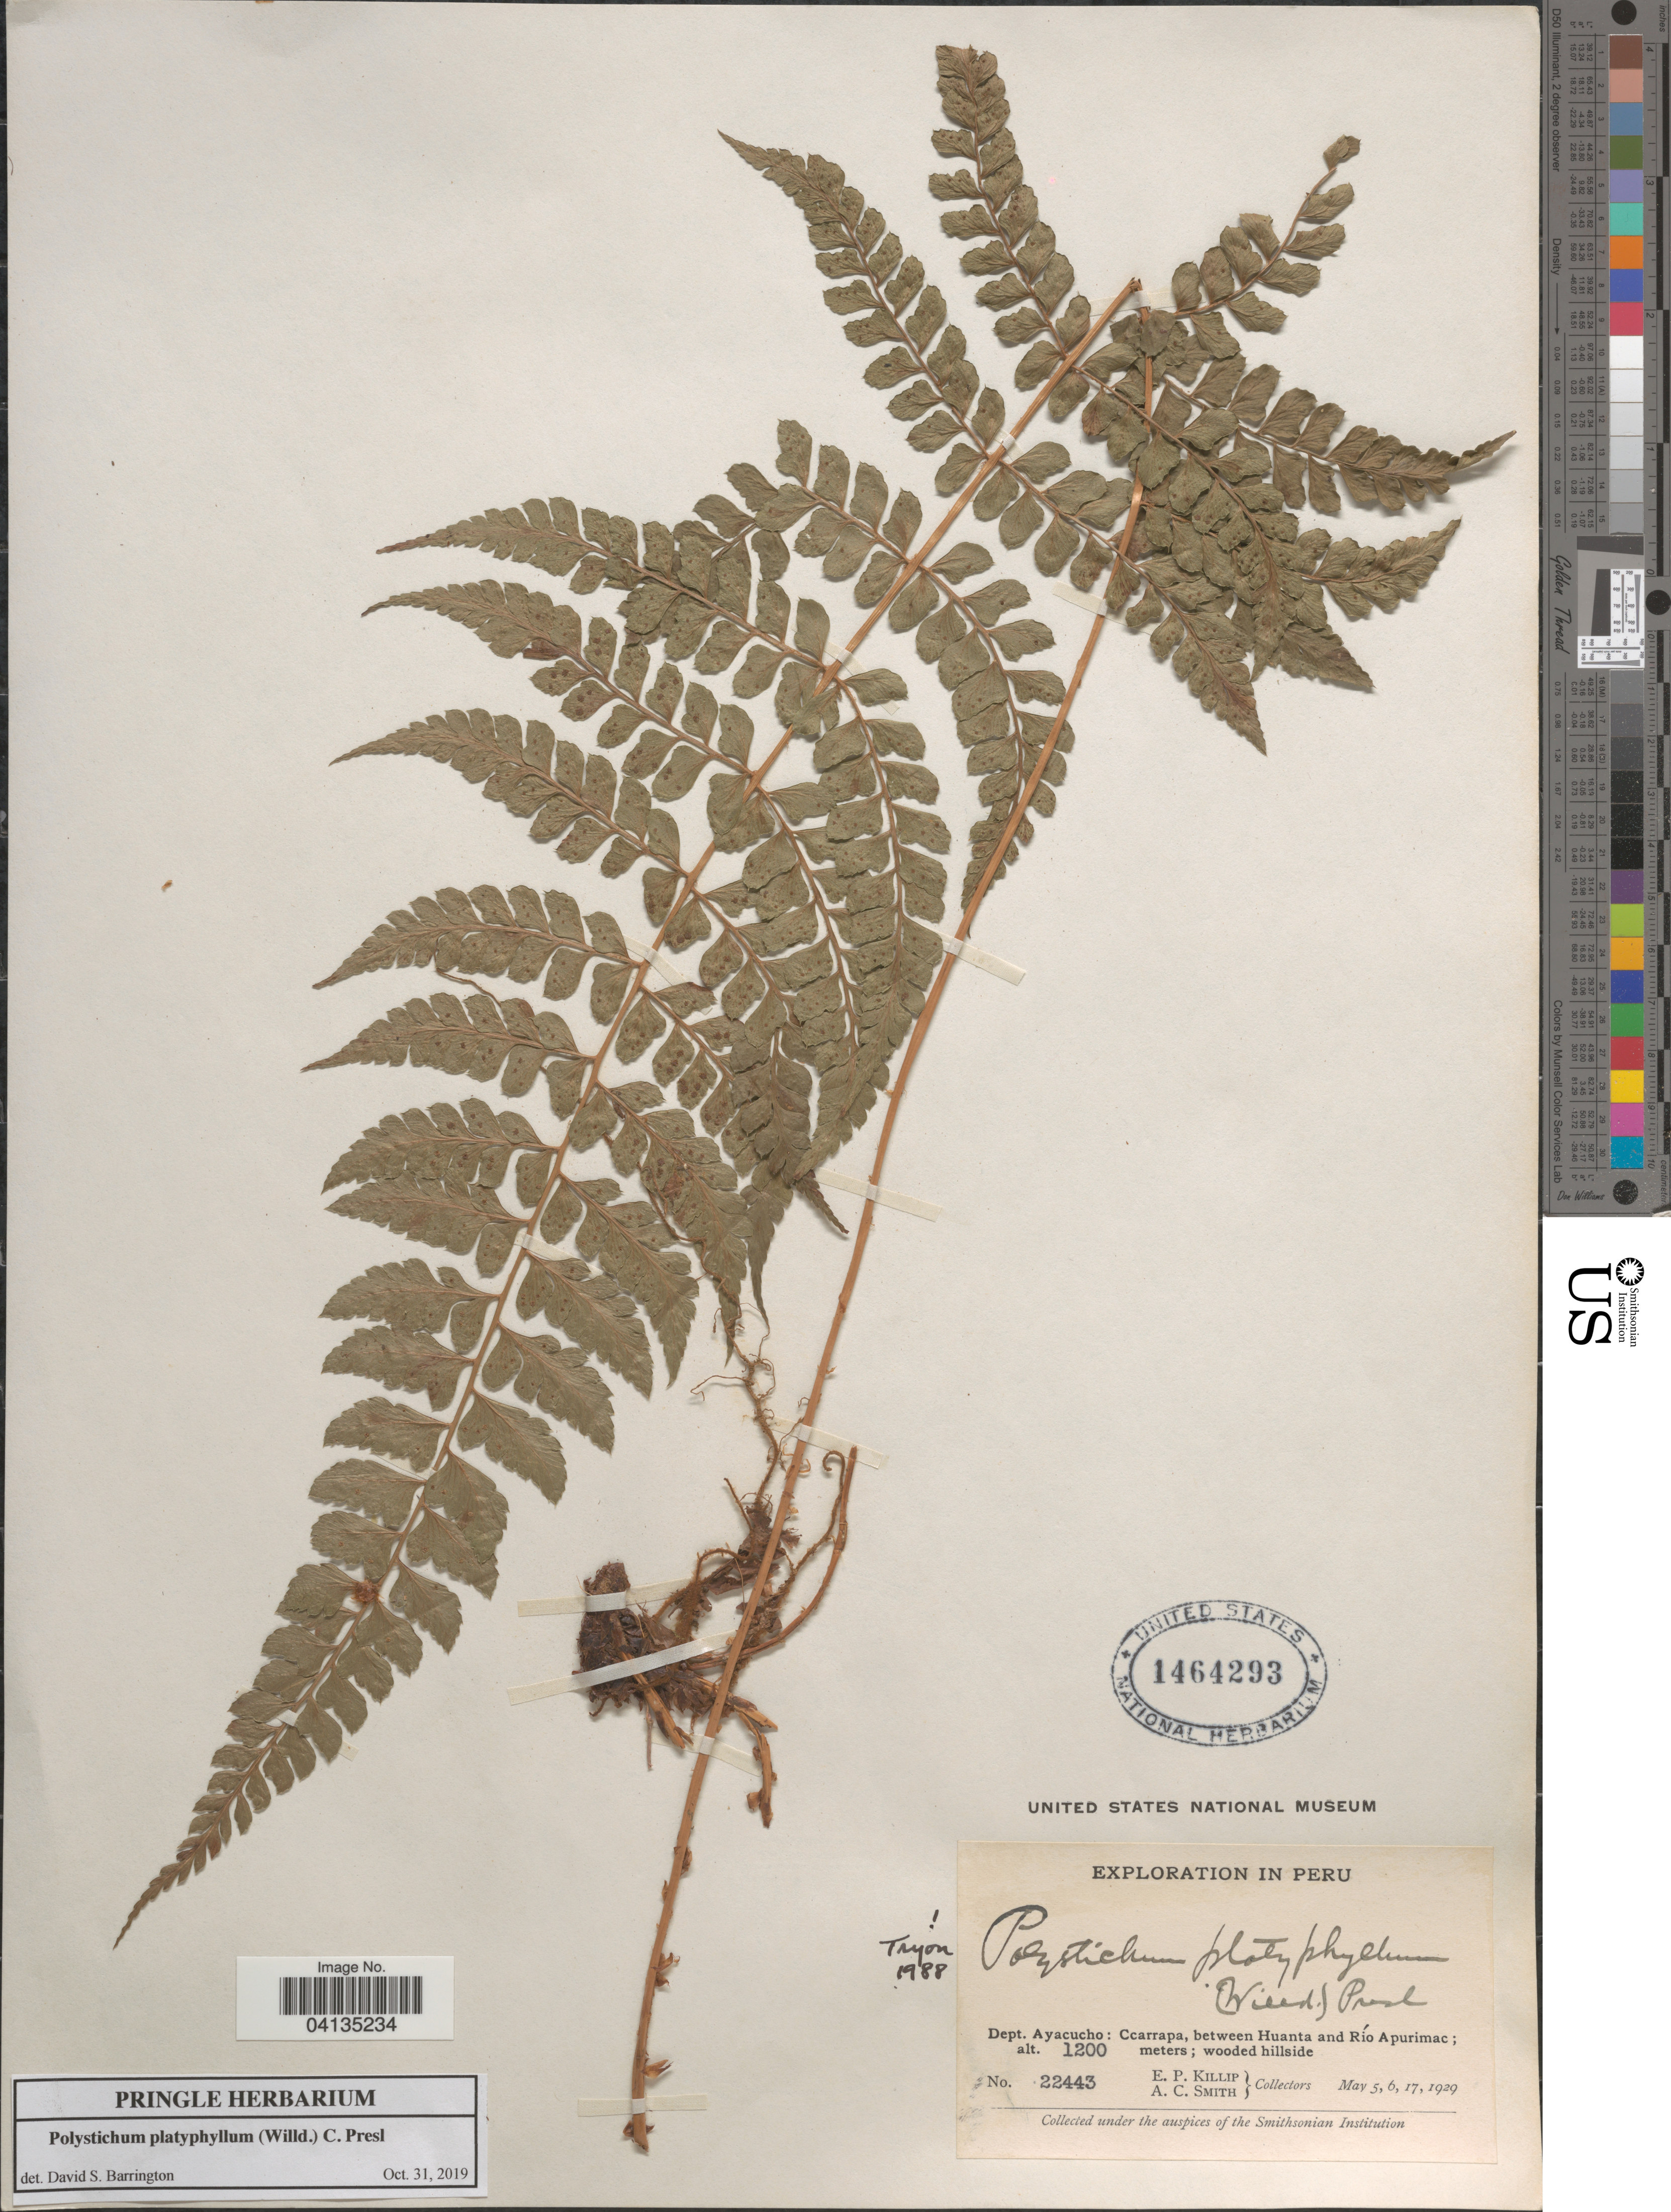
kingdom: Plantae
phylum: Tracheophyta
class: Polypodiopsida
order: Polypodiales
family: Dryopteridaceae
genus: Polystichum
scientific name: Polystichum platyphyllum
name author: (Willd.) C. Presl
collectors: E. P. Killip & A. C. Smith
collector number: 22443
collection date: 1929-05-05/1929-05-17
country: Peru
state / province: Ayacucho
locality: Exploration in Peru. Dept. Ayacucho: Ccarrapa, between Huanta and Río Apurimac.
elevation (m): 1200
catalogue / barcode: US 1464293